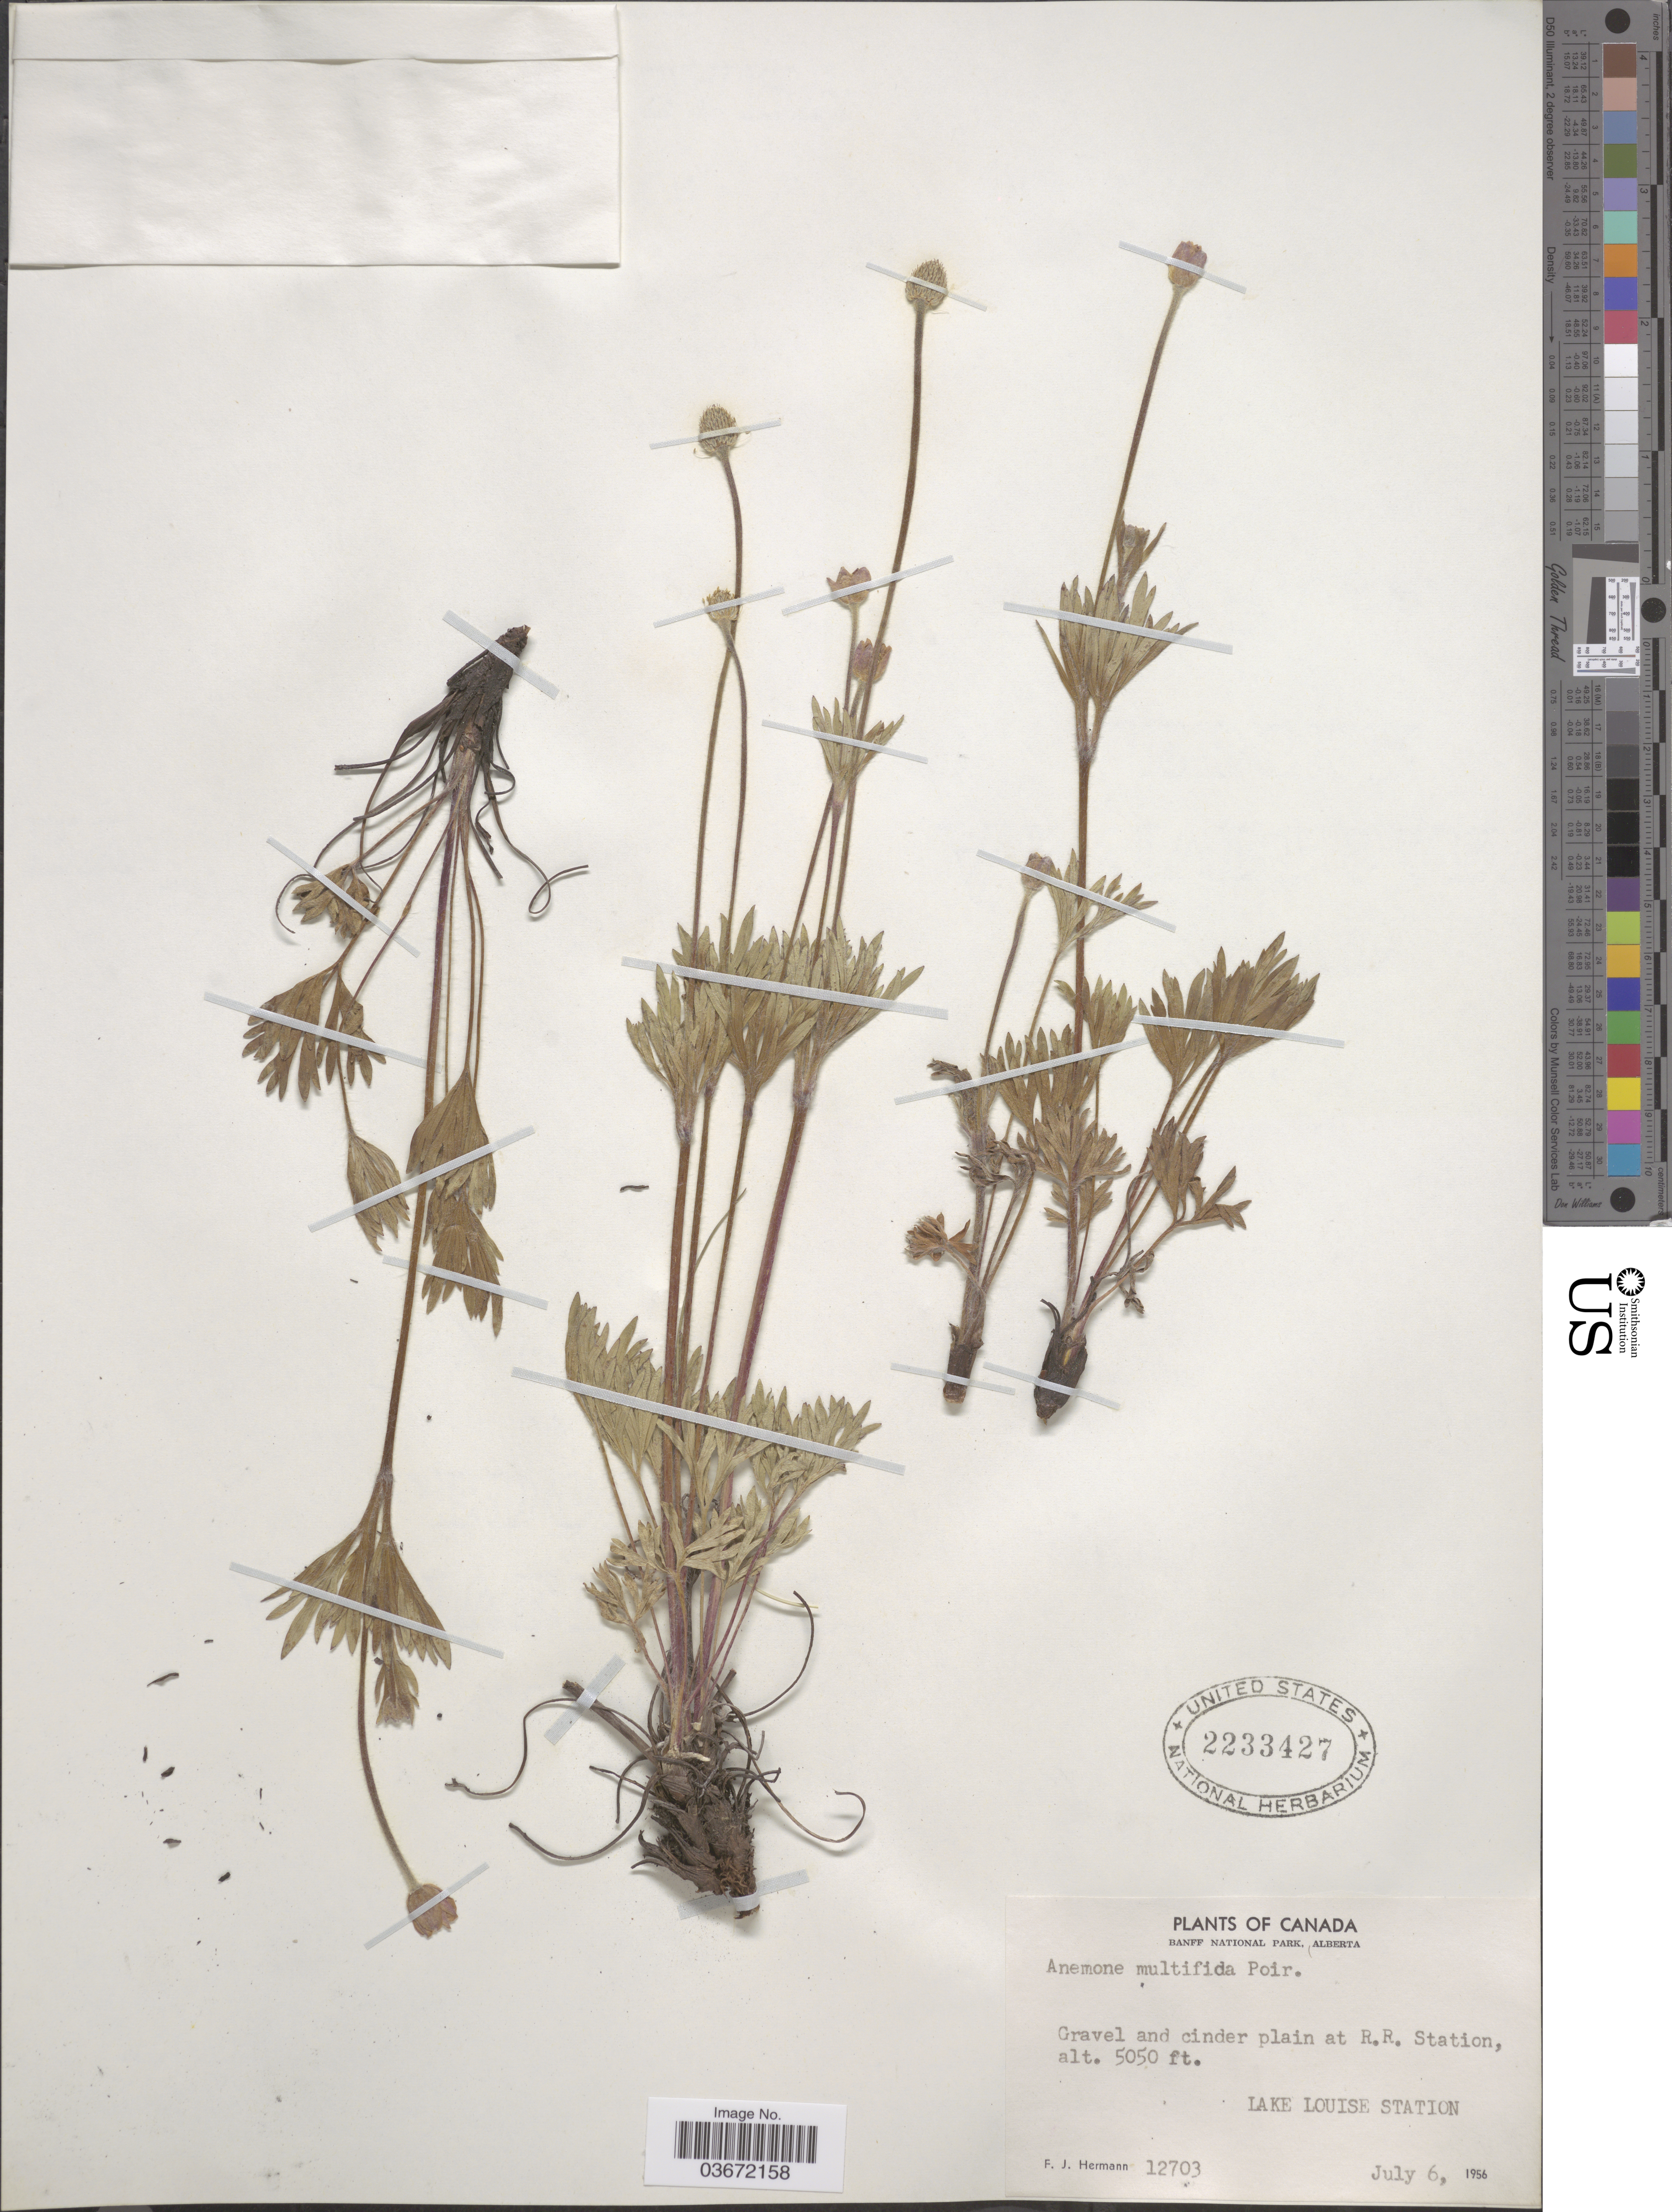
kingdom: Plantae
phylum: Tracheophyta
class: Magnoliopsida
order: Ranunculales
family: Ranunculaceae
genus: Anemone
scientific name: Anemone multifida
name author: Poir.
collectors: F. J. Hermann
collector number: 12703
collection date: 1956-07-06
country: Canada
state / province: Alberta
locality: Banff National Park. Gravel and cinder plain at R.R. Station. Lake Louise Station.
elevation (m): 1539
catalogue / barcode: US 2233427